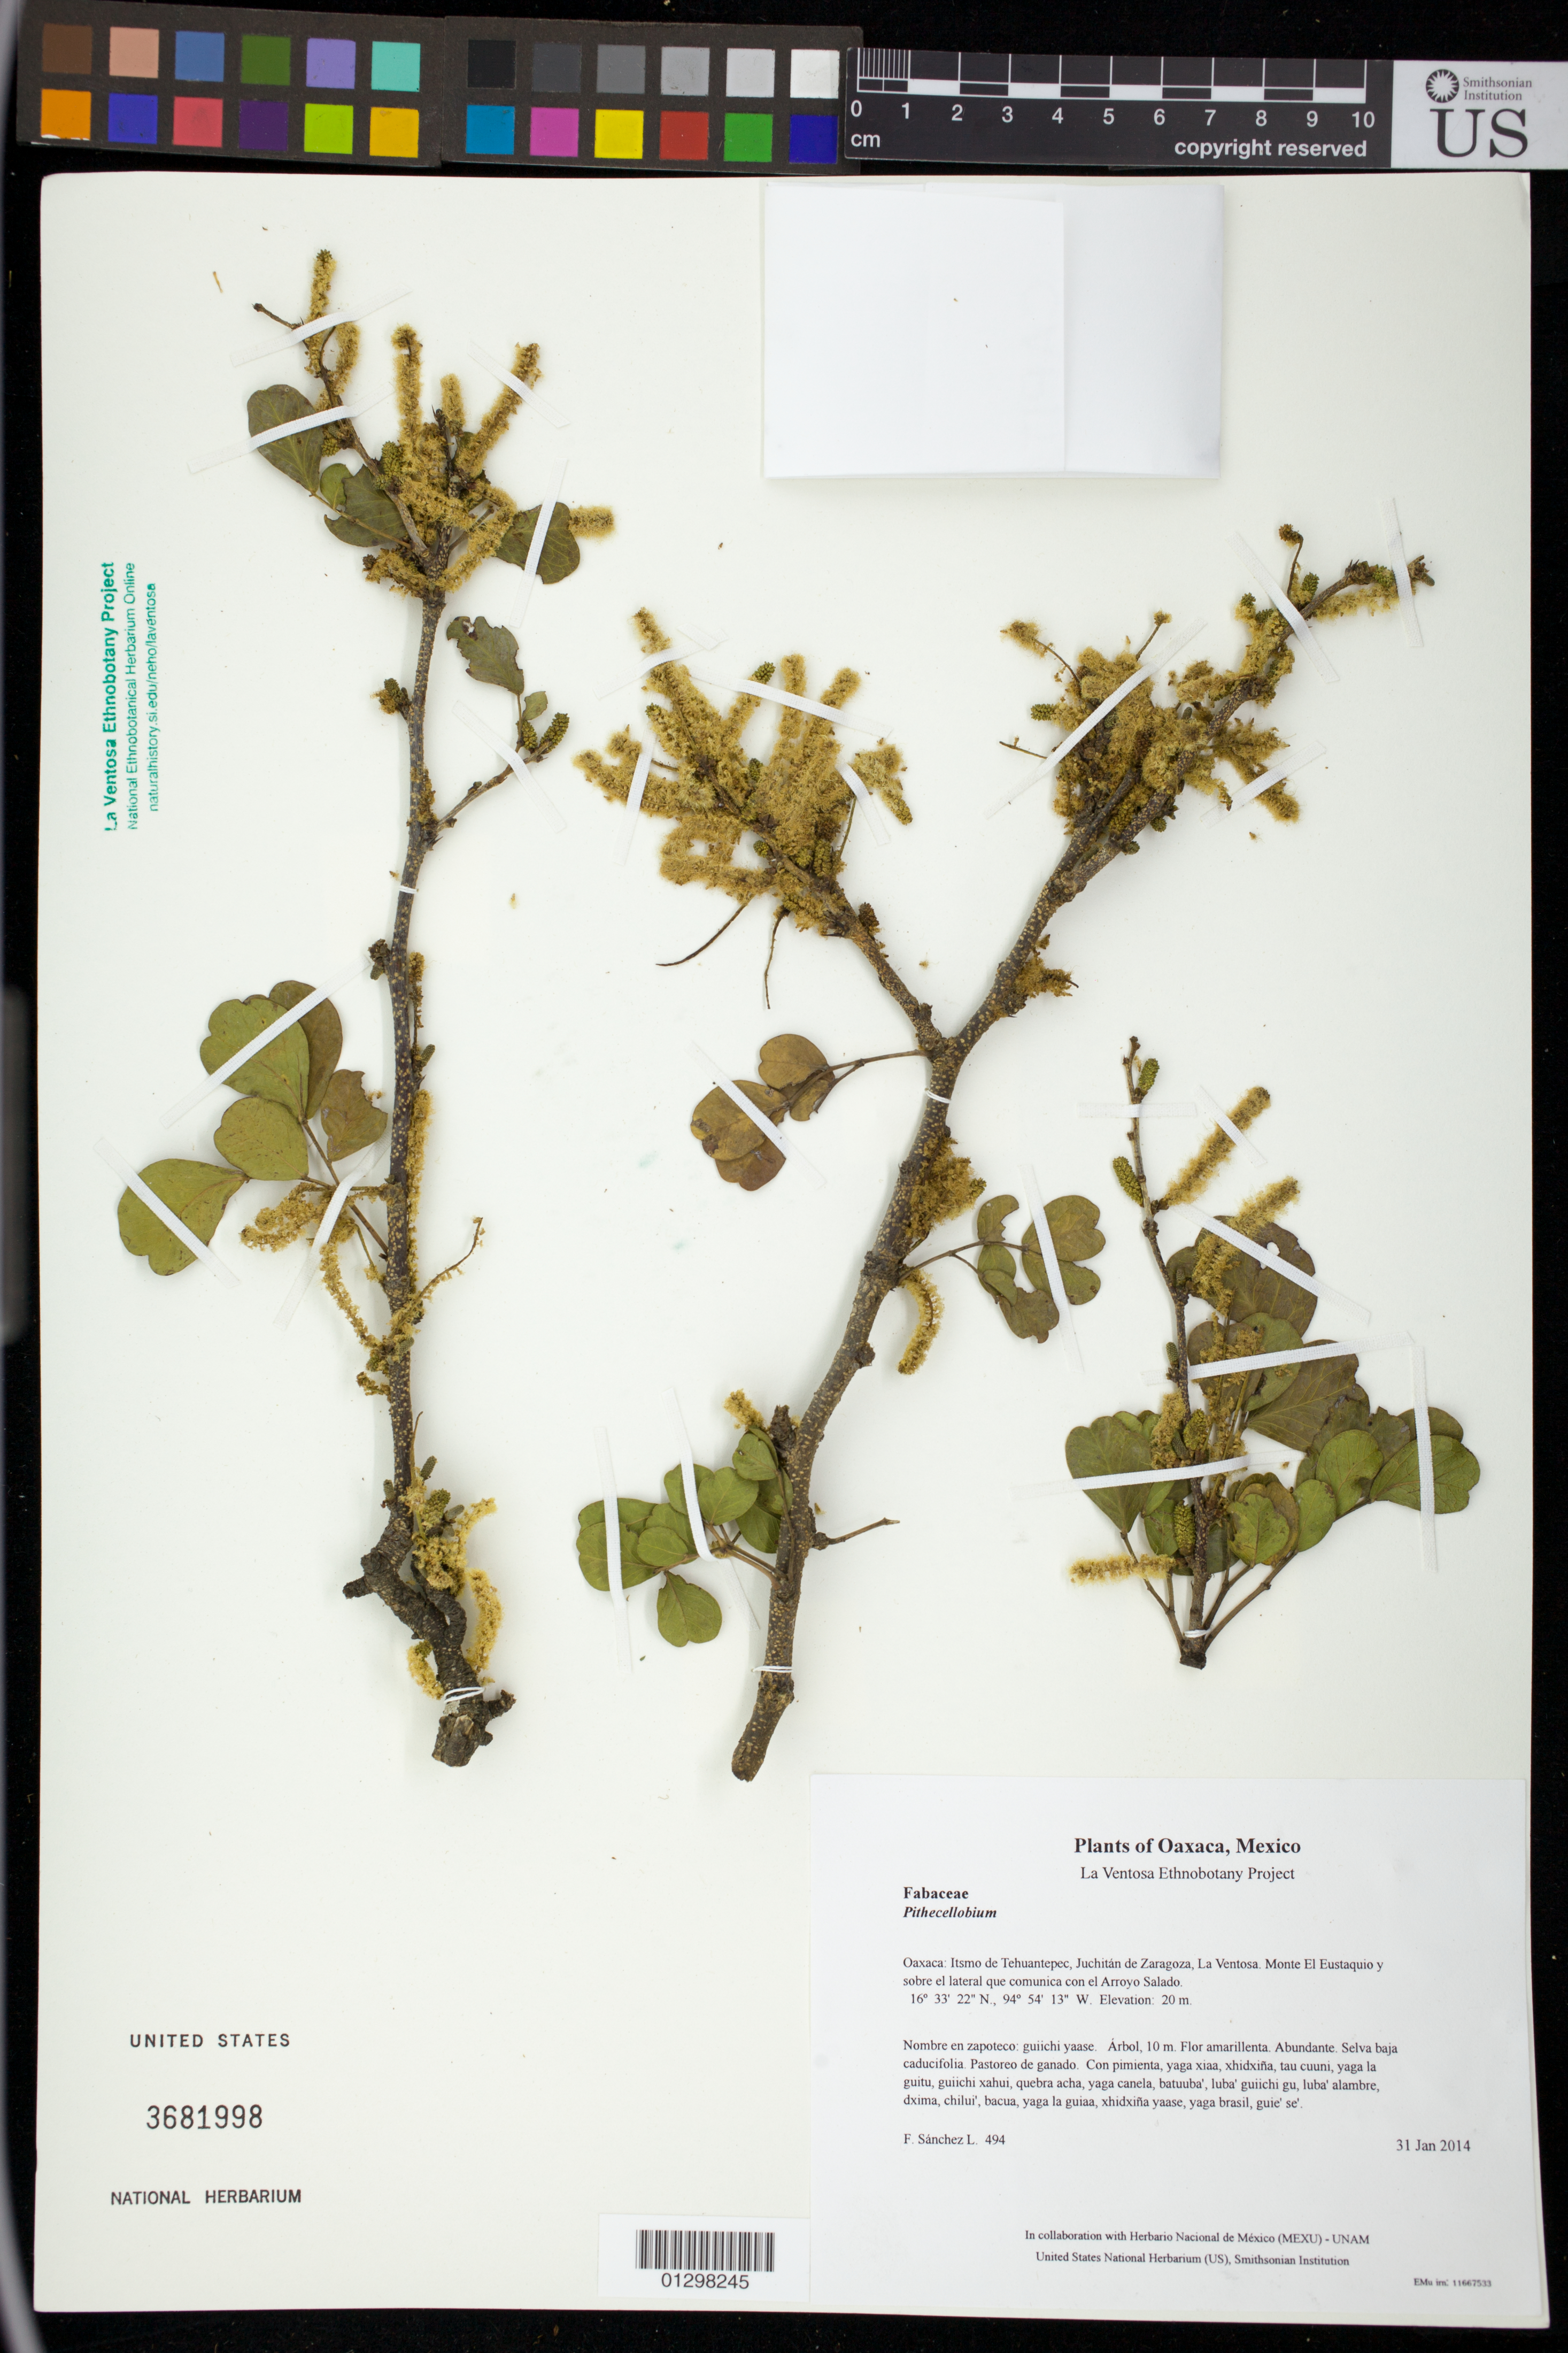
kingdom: Plantae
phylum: Tracheophyta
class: Magnoliopsida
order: Fabales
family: Fabaceae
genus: Acacia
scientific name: Acacia pringlei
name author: Rose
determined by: Cruz D., R.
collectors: F. Sánchez L.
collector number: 494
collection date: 2014-01-31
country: Mexico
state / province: Oaxaca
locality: Itsmo de Tehuantepec, Juchitán de Zaragoza, La Ventosa. Monte El Eustaquio y sobre el lateral que comunica con el Arroyo Salado.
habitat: Selva baja caducifolia. Pastoreo de ganado.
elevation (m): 20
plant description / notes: JEBOT, MEXU, SERO, US; Yaga. 10 m. Guie' naguchi ga. Stale.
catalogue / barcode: US 3681998